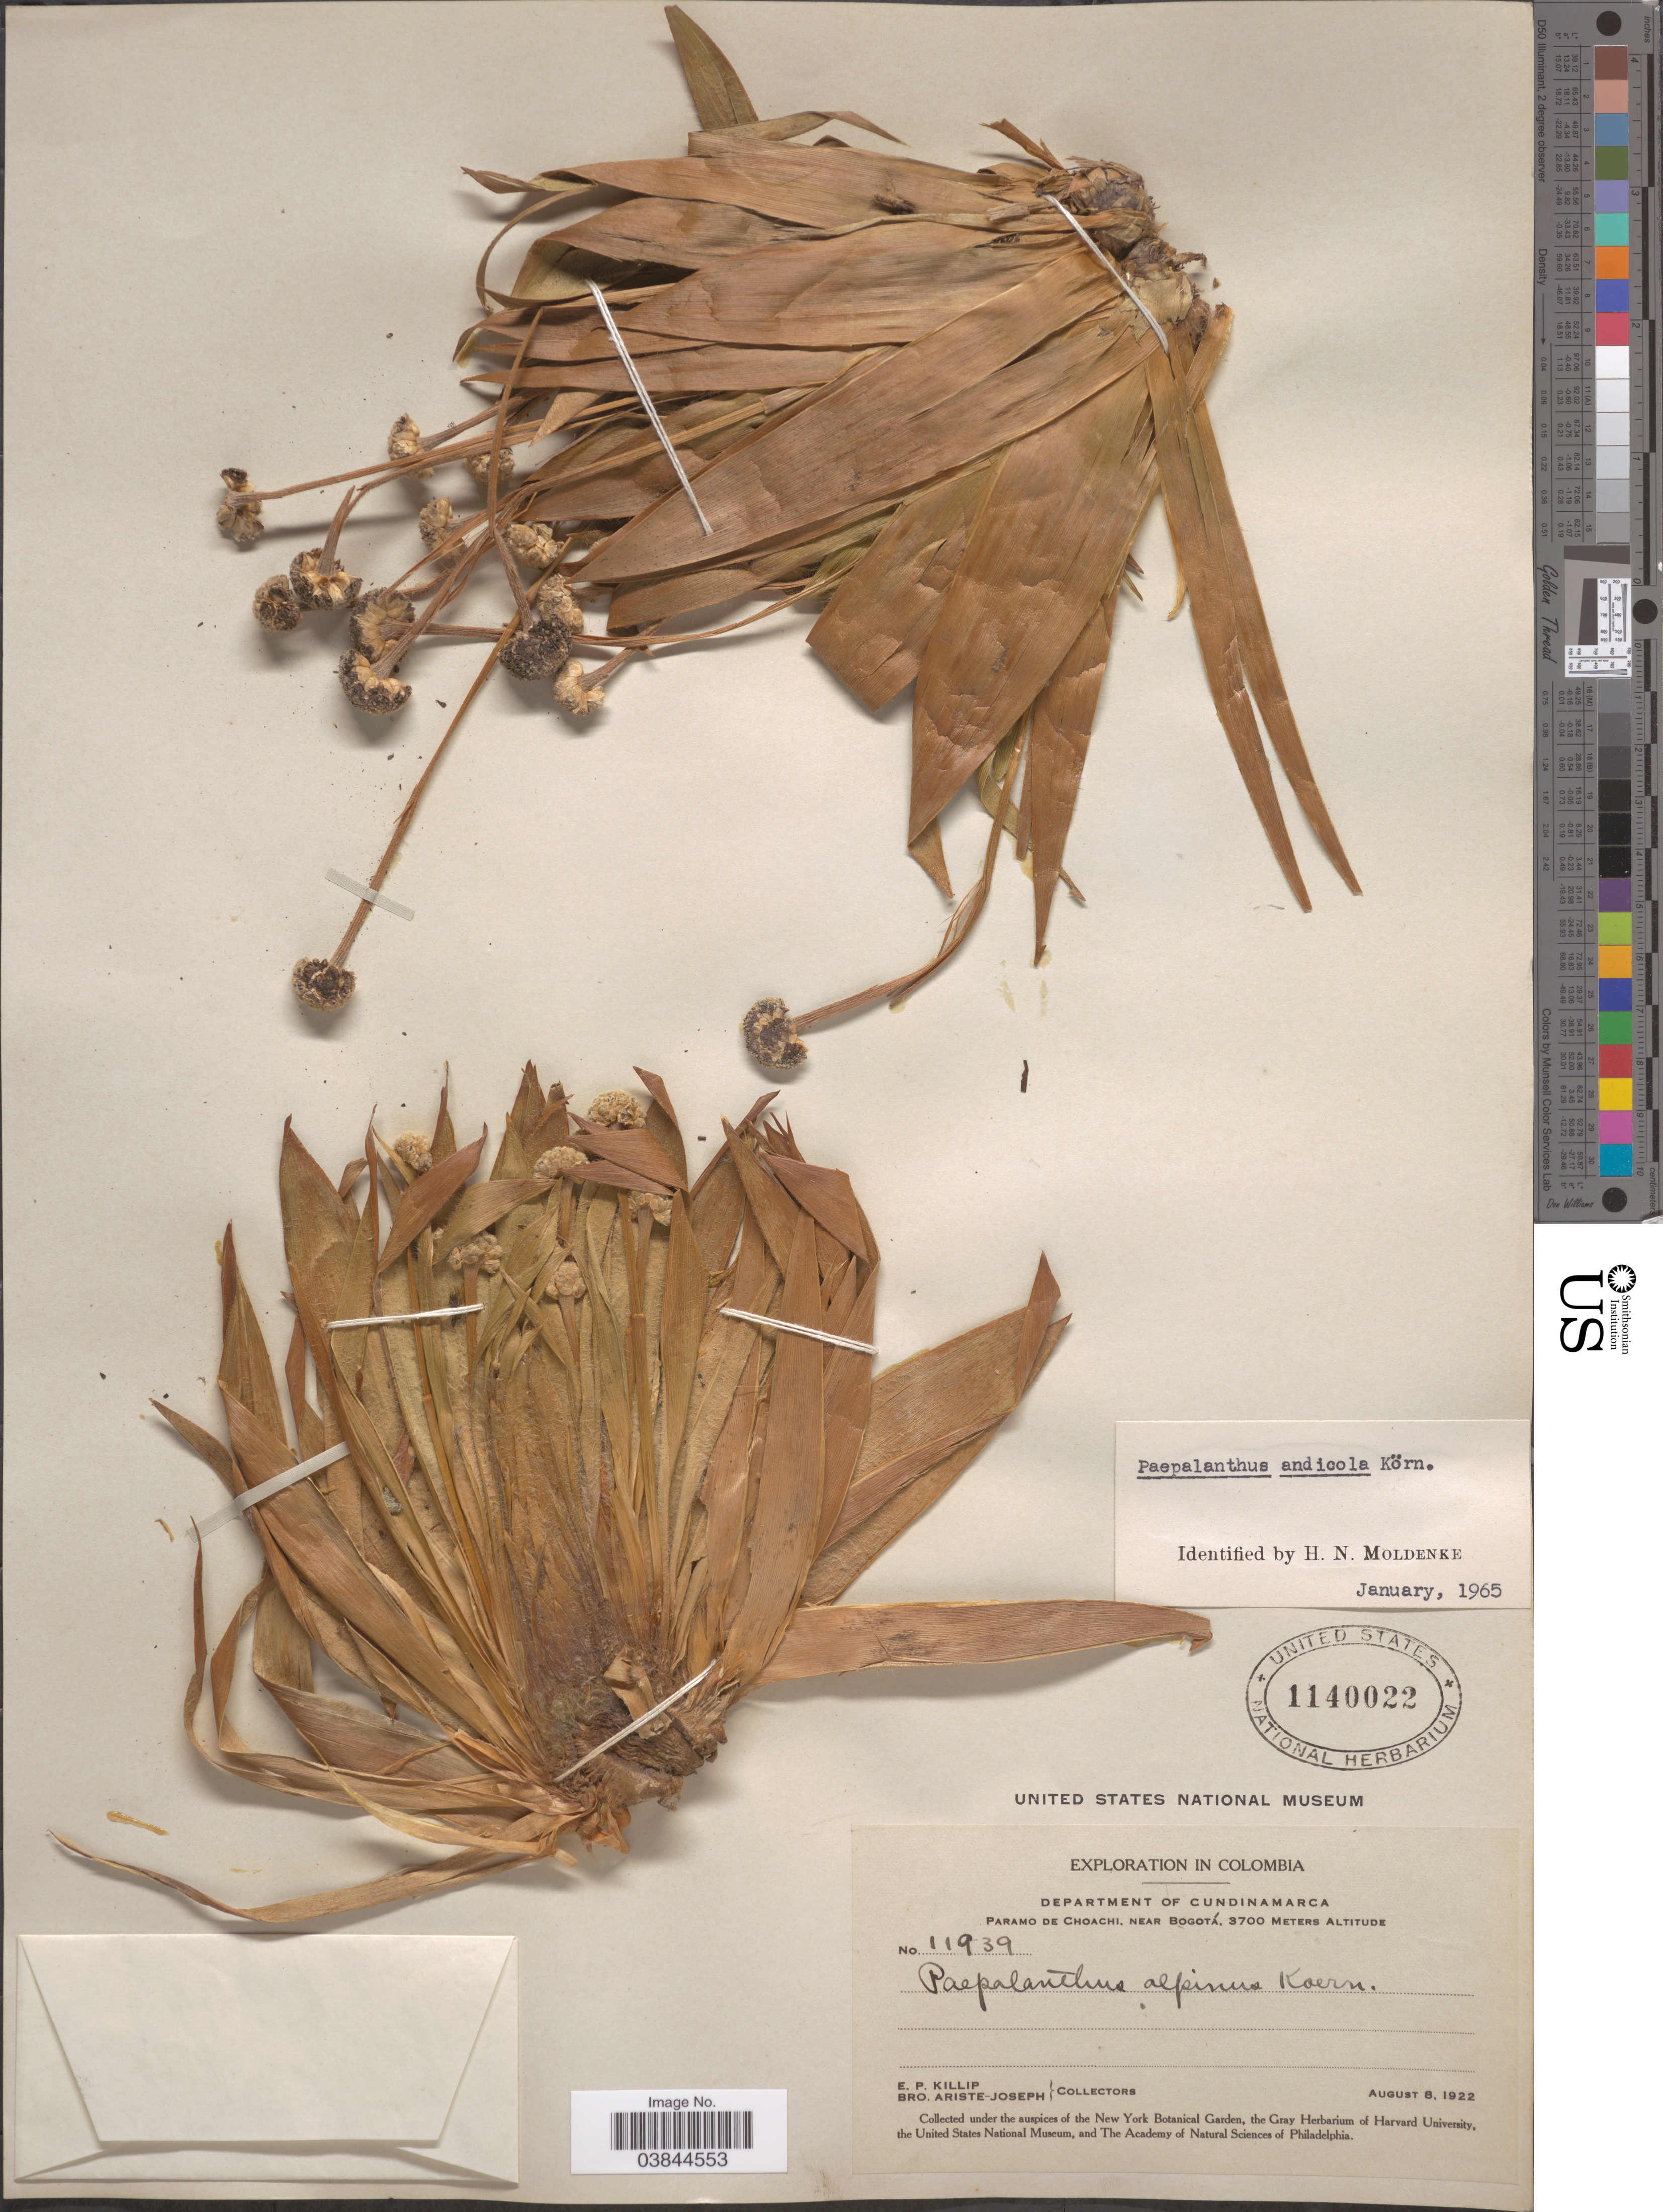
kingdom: Plantae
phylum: Tracheophyta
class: Liliopsida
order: Poales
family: Eriocaulaceae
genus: Paepalanthus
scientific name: Paepalanthus alpinus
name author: Körn.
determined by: Sauthier, Laura Jeanne, (SPF), Universidade de Sao Paulo (BRAZIL)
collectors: E. P. Killip & Bro. Ariste-Joseph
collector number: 11939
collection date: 1922-08-08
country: Colombia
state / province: Cundinamarca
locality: Department of Cundinamarca. Paramo de Choachi, near Bogotá.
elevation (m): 3700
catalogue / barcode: US 1140022